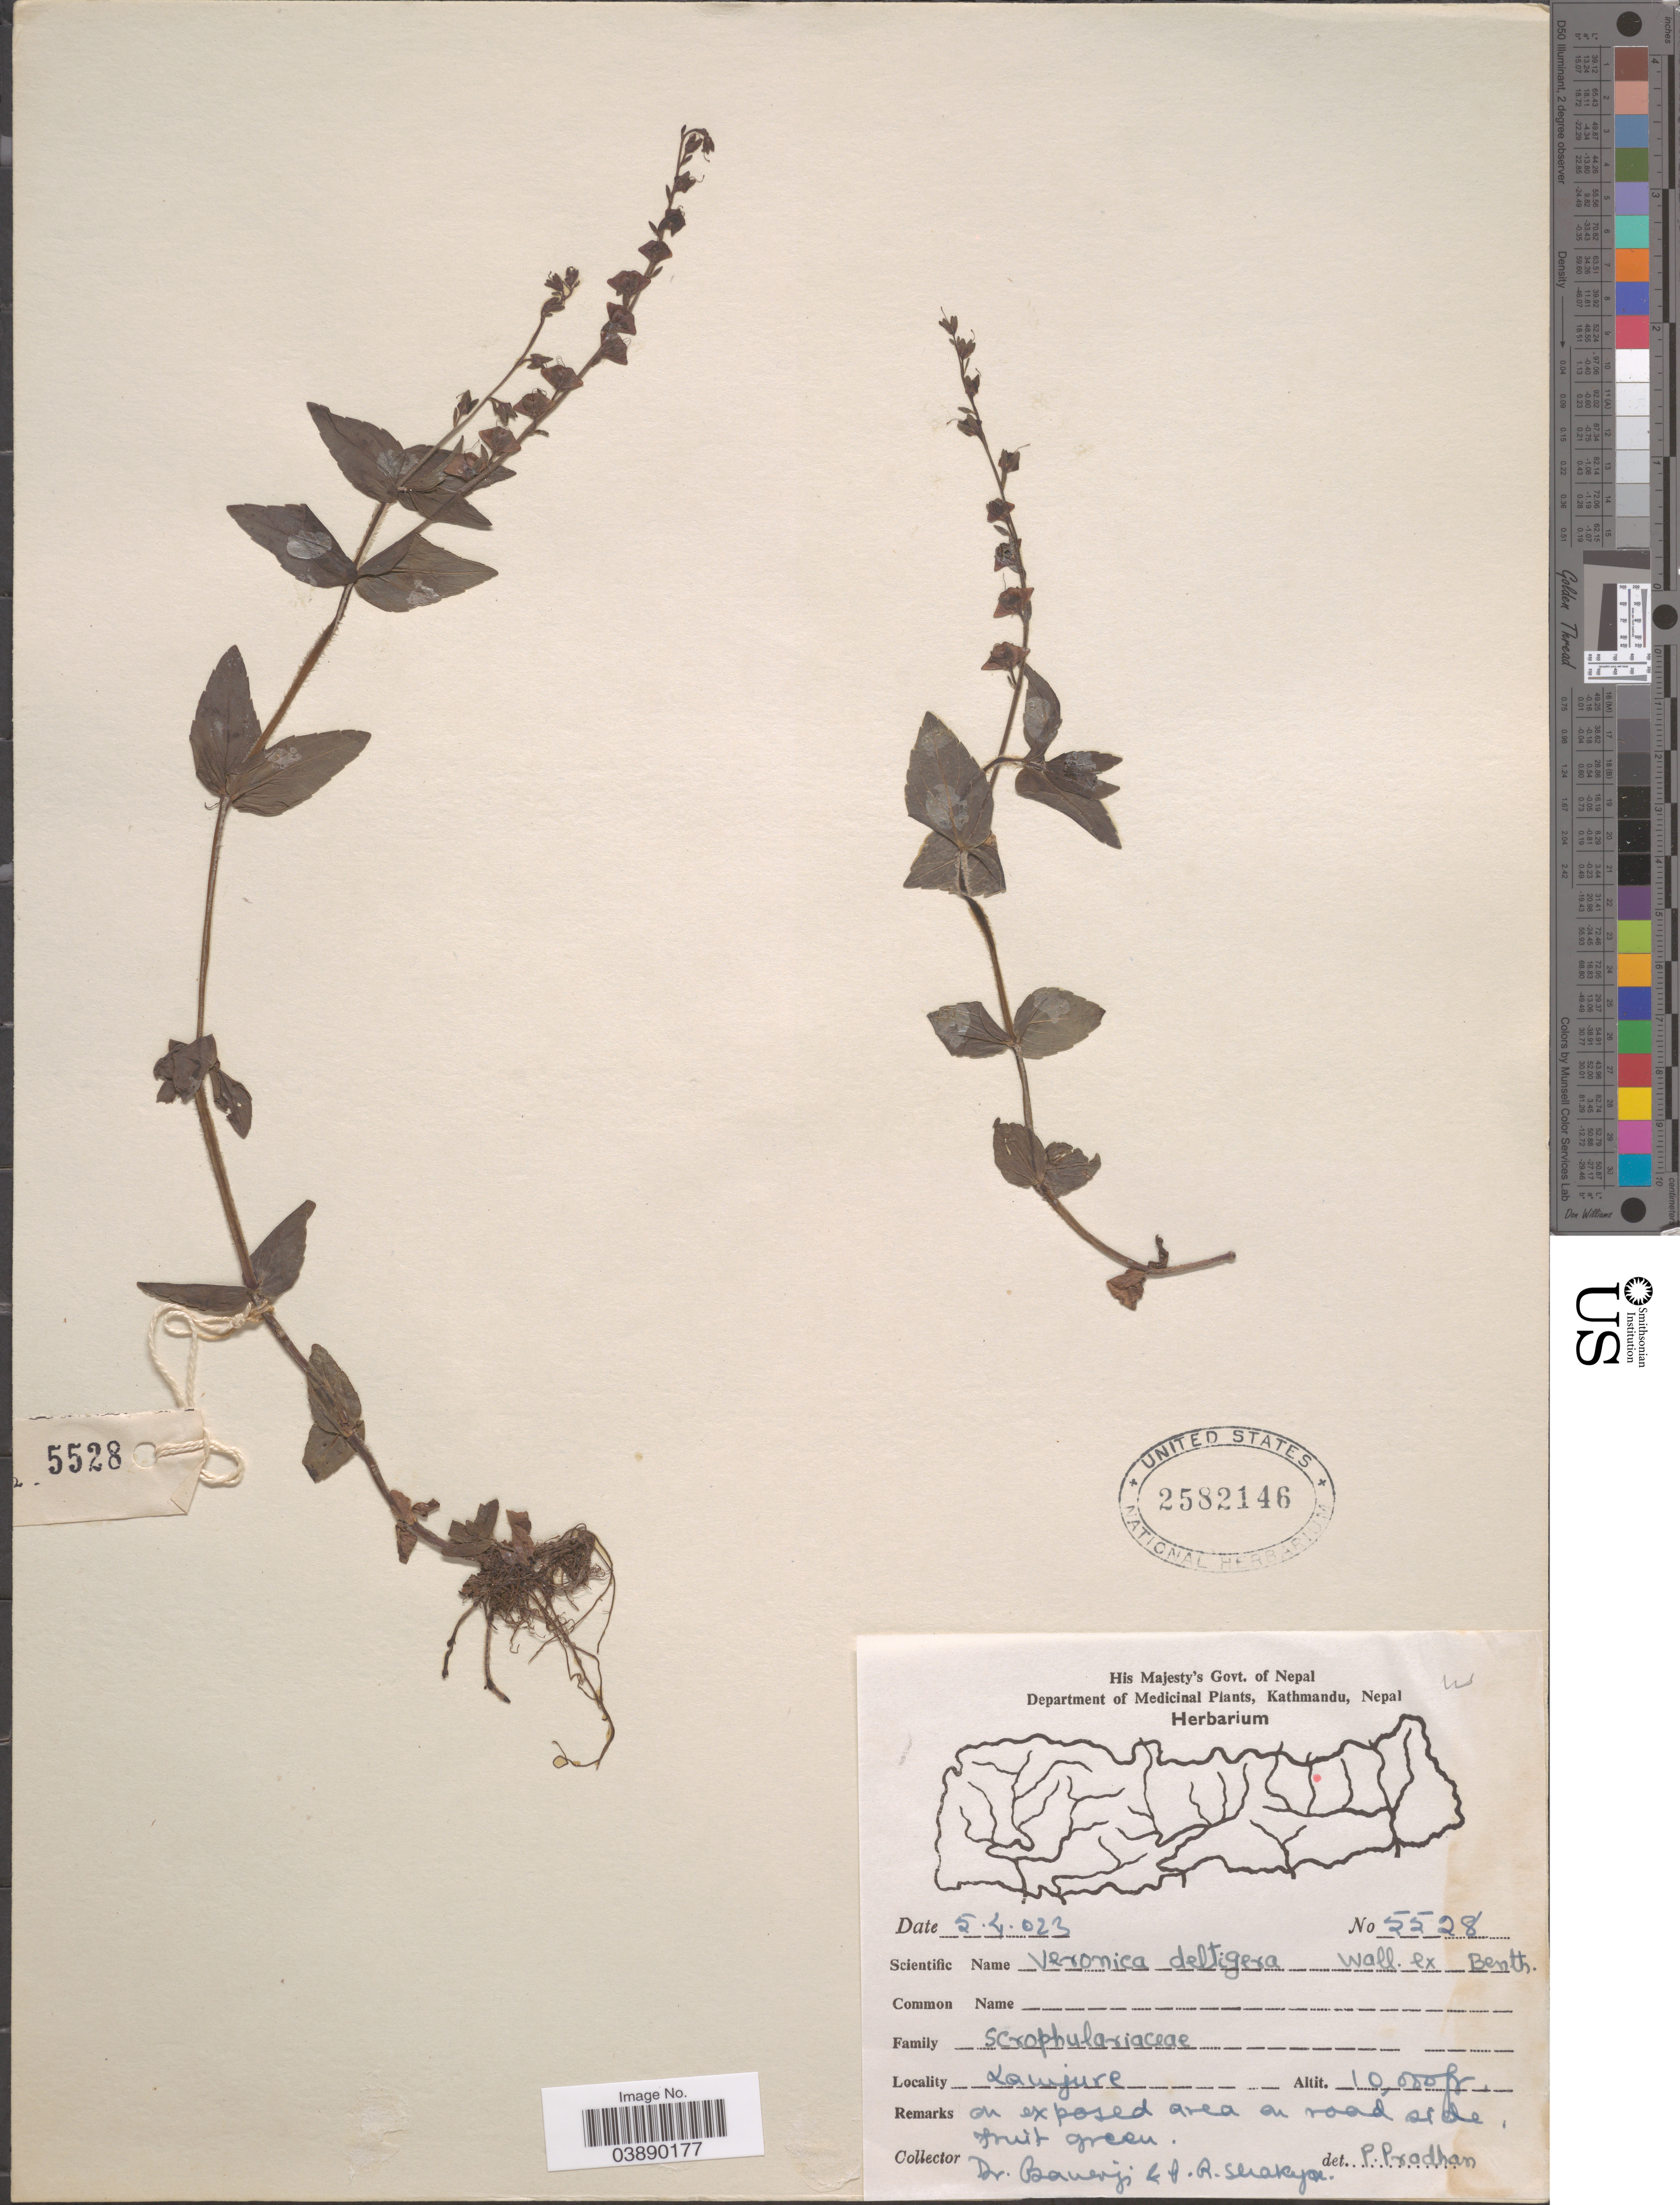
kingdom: Plantae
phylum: Tracheophyta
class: Magnoliopsida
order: Lamiales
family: Plantaginaceae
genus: Veronica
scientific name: Veronica deltigera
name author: Wall. ex Benth.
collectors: Banerjee & P. Shakya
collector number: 5528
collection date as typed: Transcribed d/m/y: 5/4/23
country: Nepal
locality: Lamjure.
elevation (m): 3048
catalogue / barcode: US 2582146